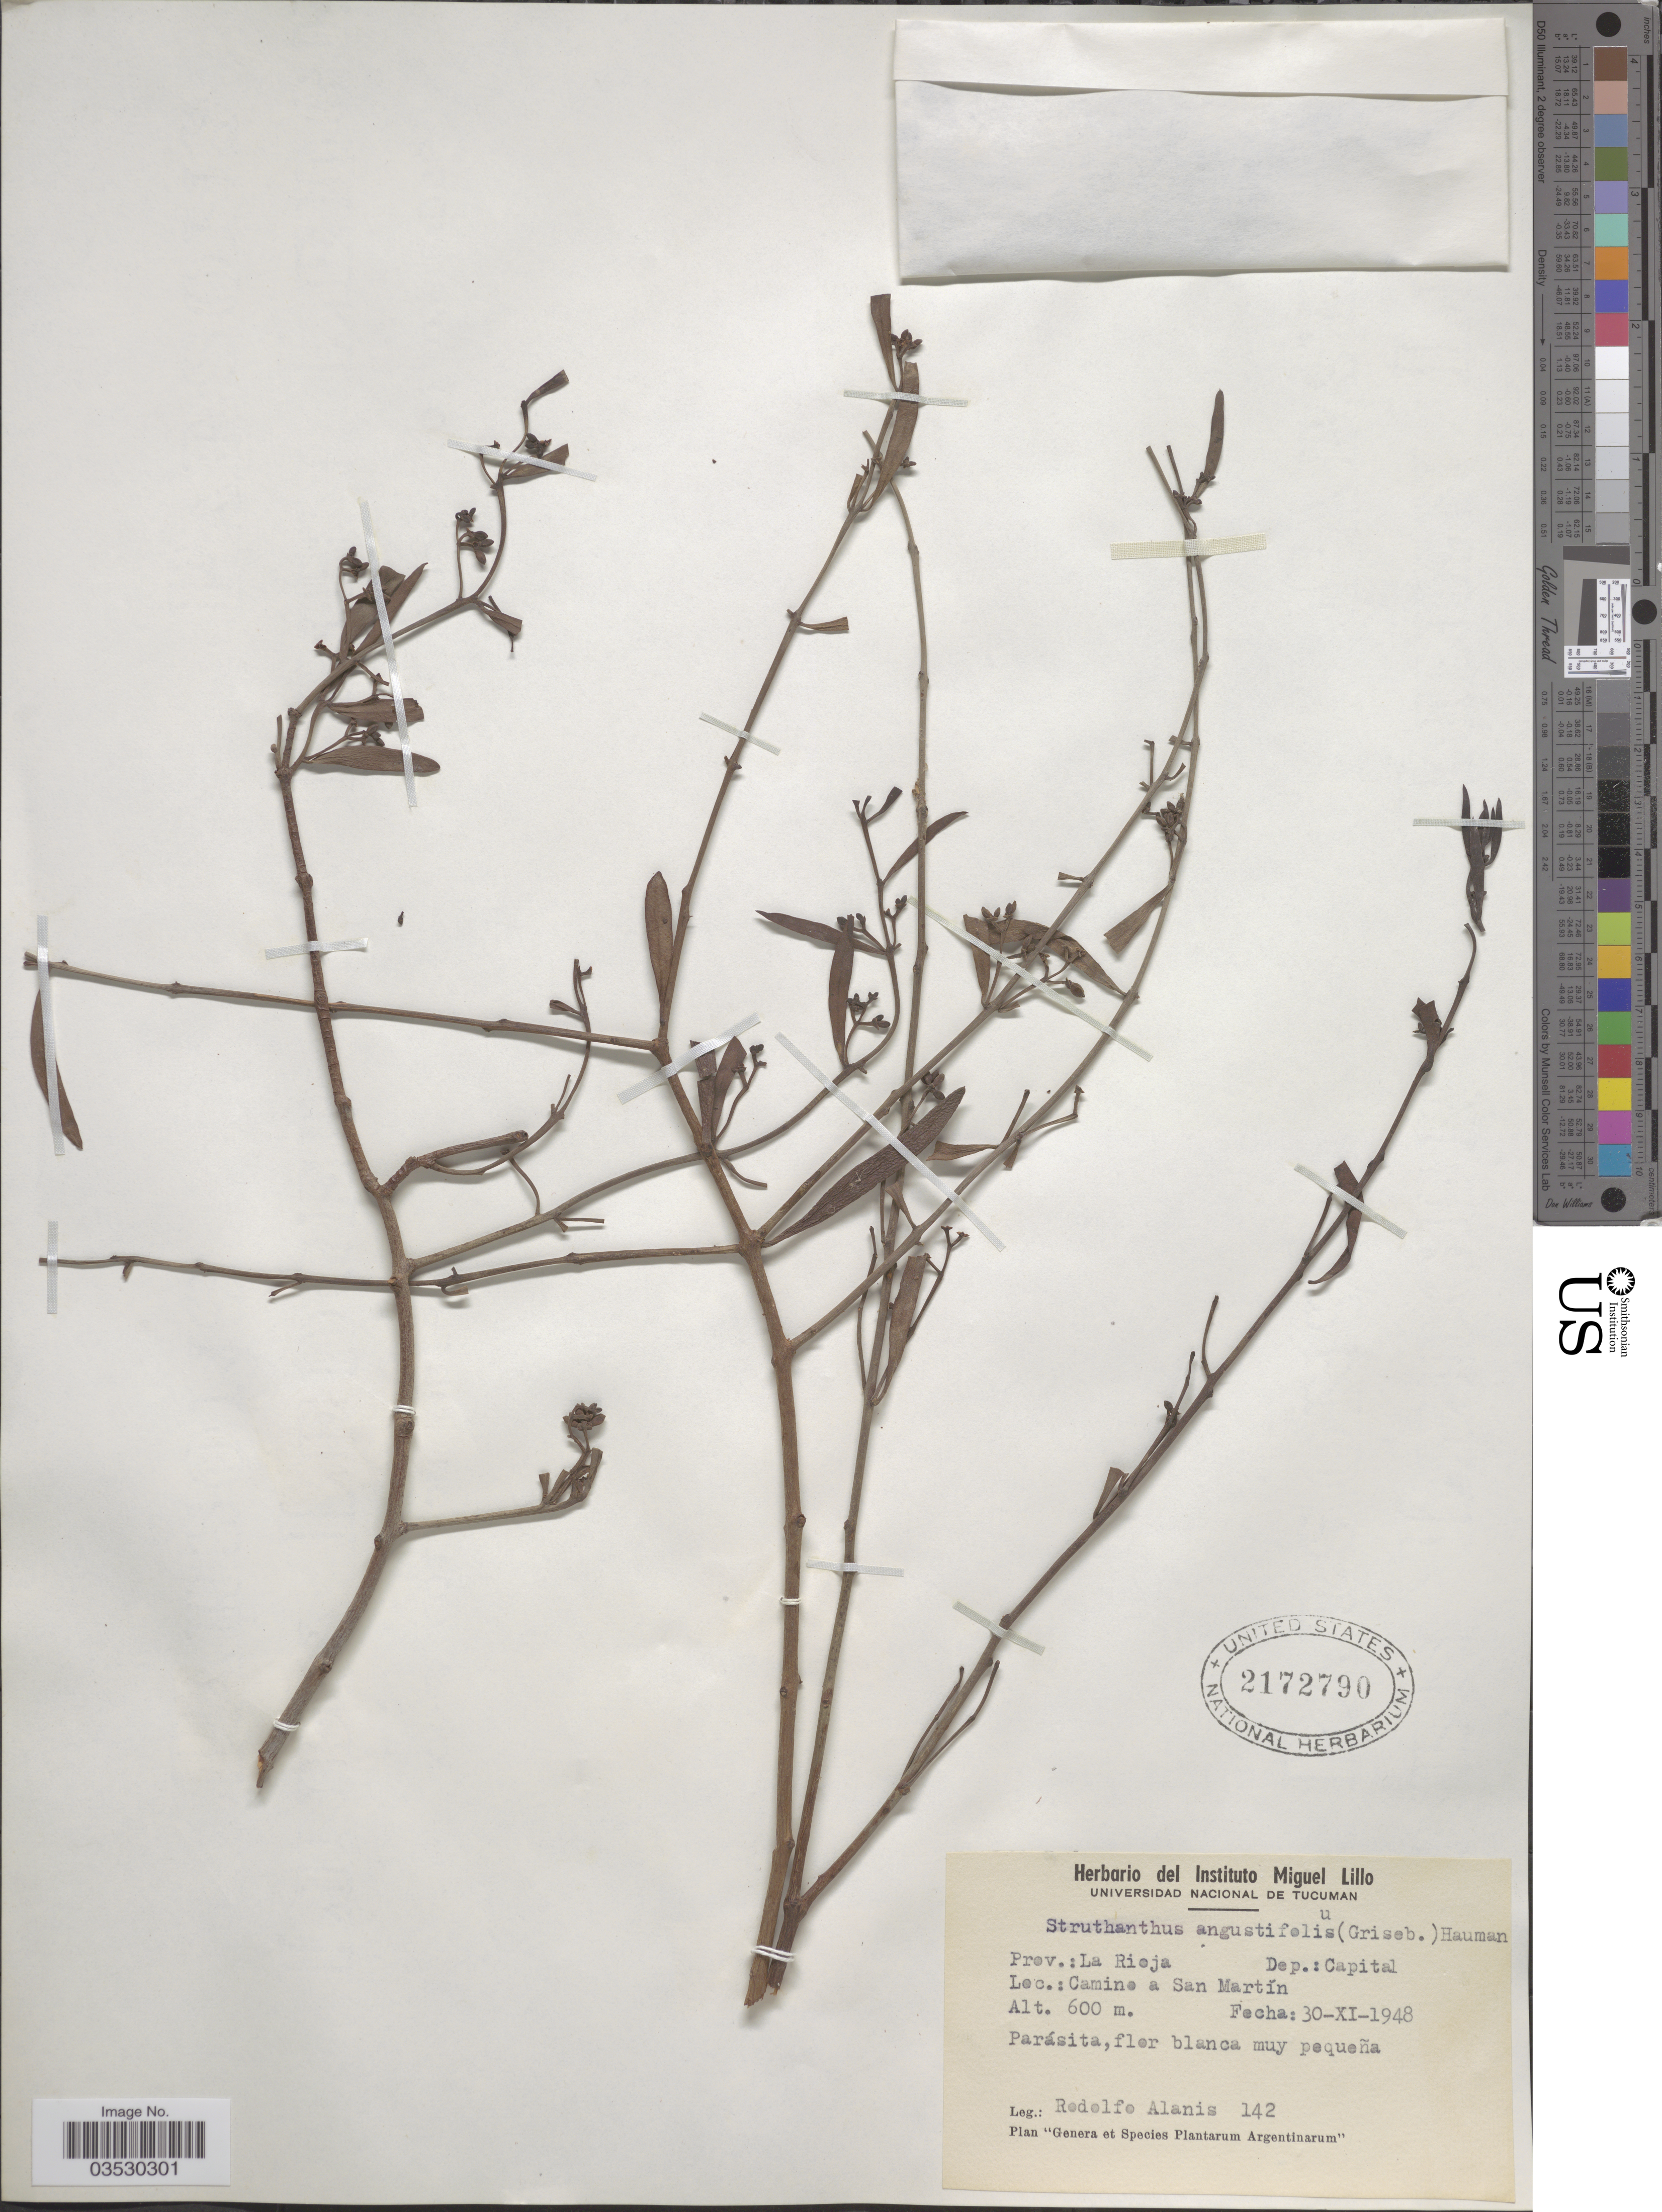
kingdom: Plantae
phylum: Tracheophyta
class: Magnoliopsida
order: Santalales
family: Loranthaceae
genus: Struthanthus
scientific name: Struthanthus angustifolius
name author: (Griseb.) Hauman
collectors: R. Alanis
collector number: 142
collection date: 1948-11-30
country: Argentina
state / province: La Rioja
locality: Dep.: Capital. Camino a San Martín.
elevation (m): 600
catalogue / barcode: US 2172790